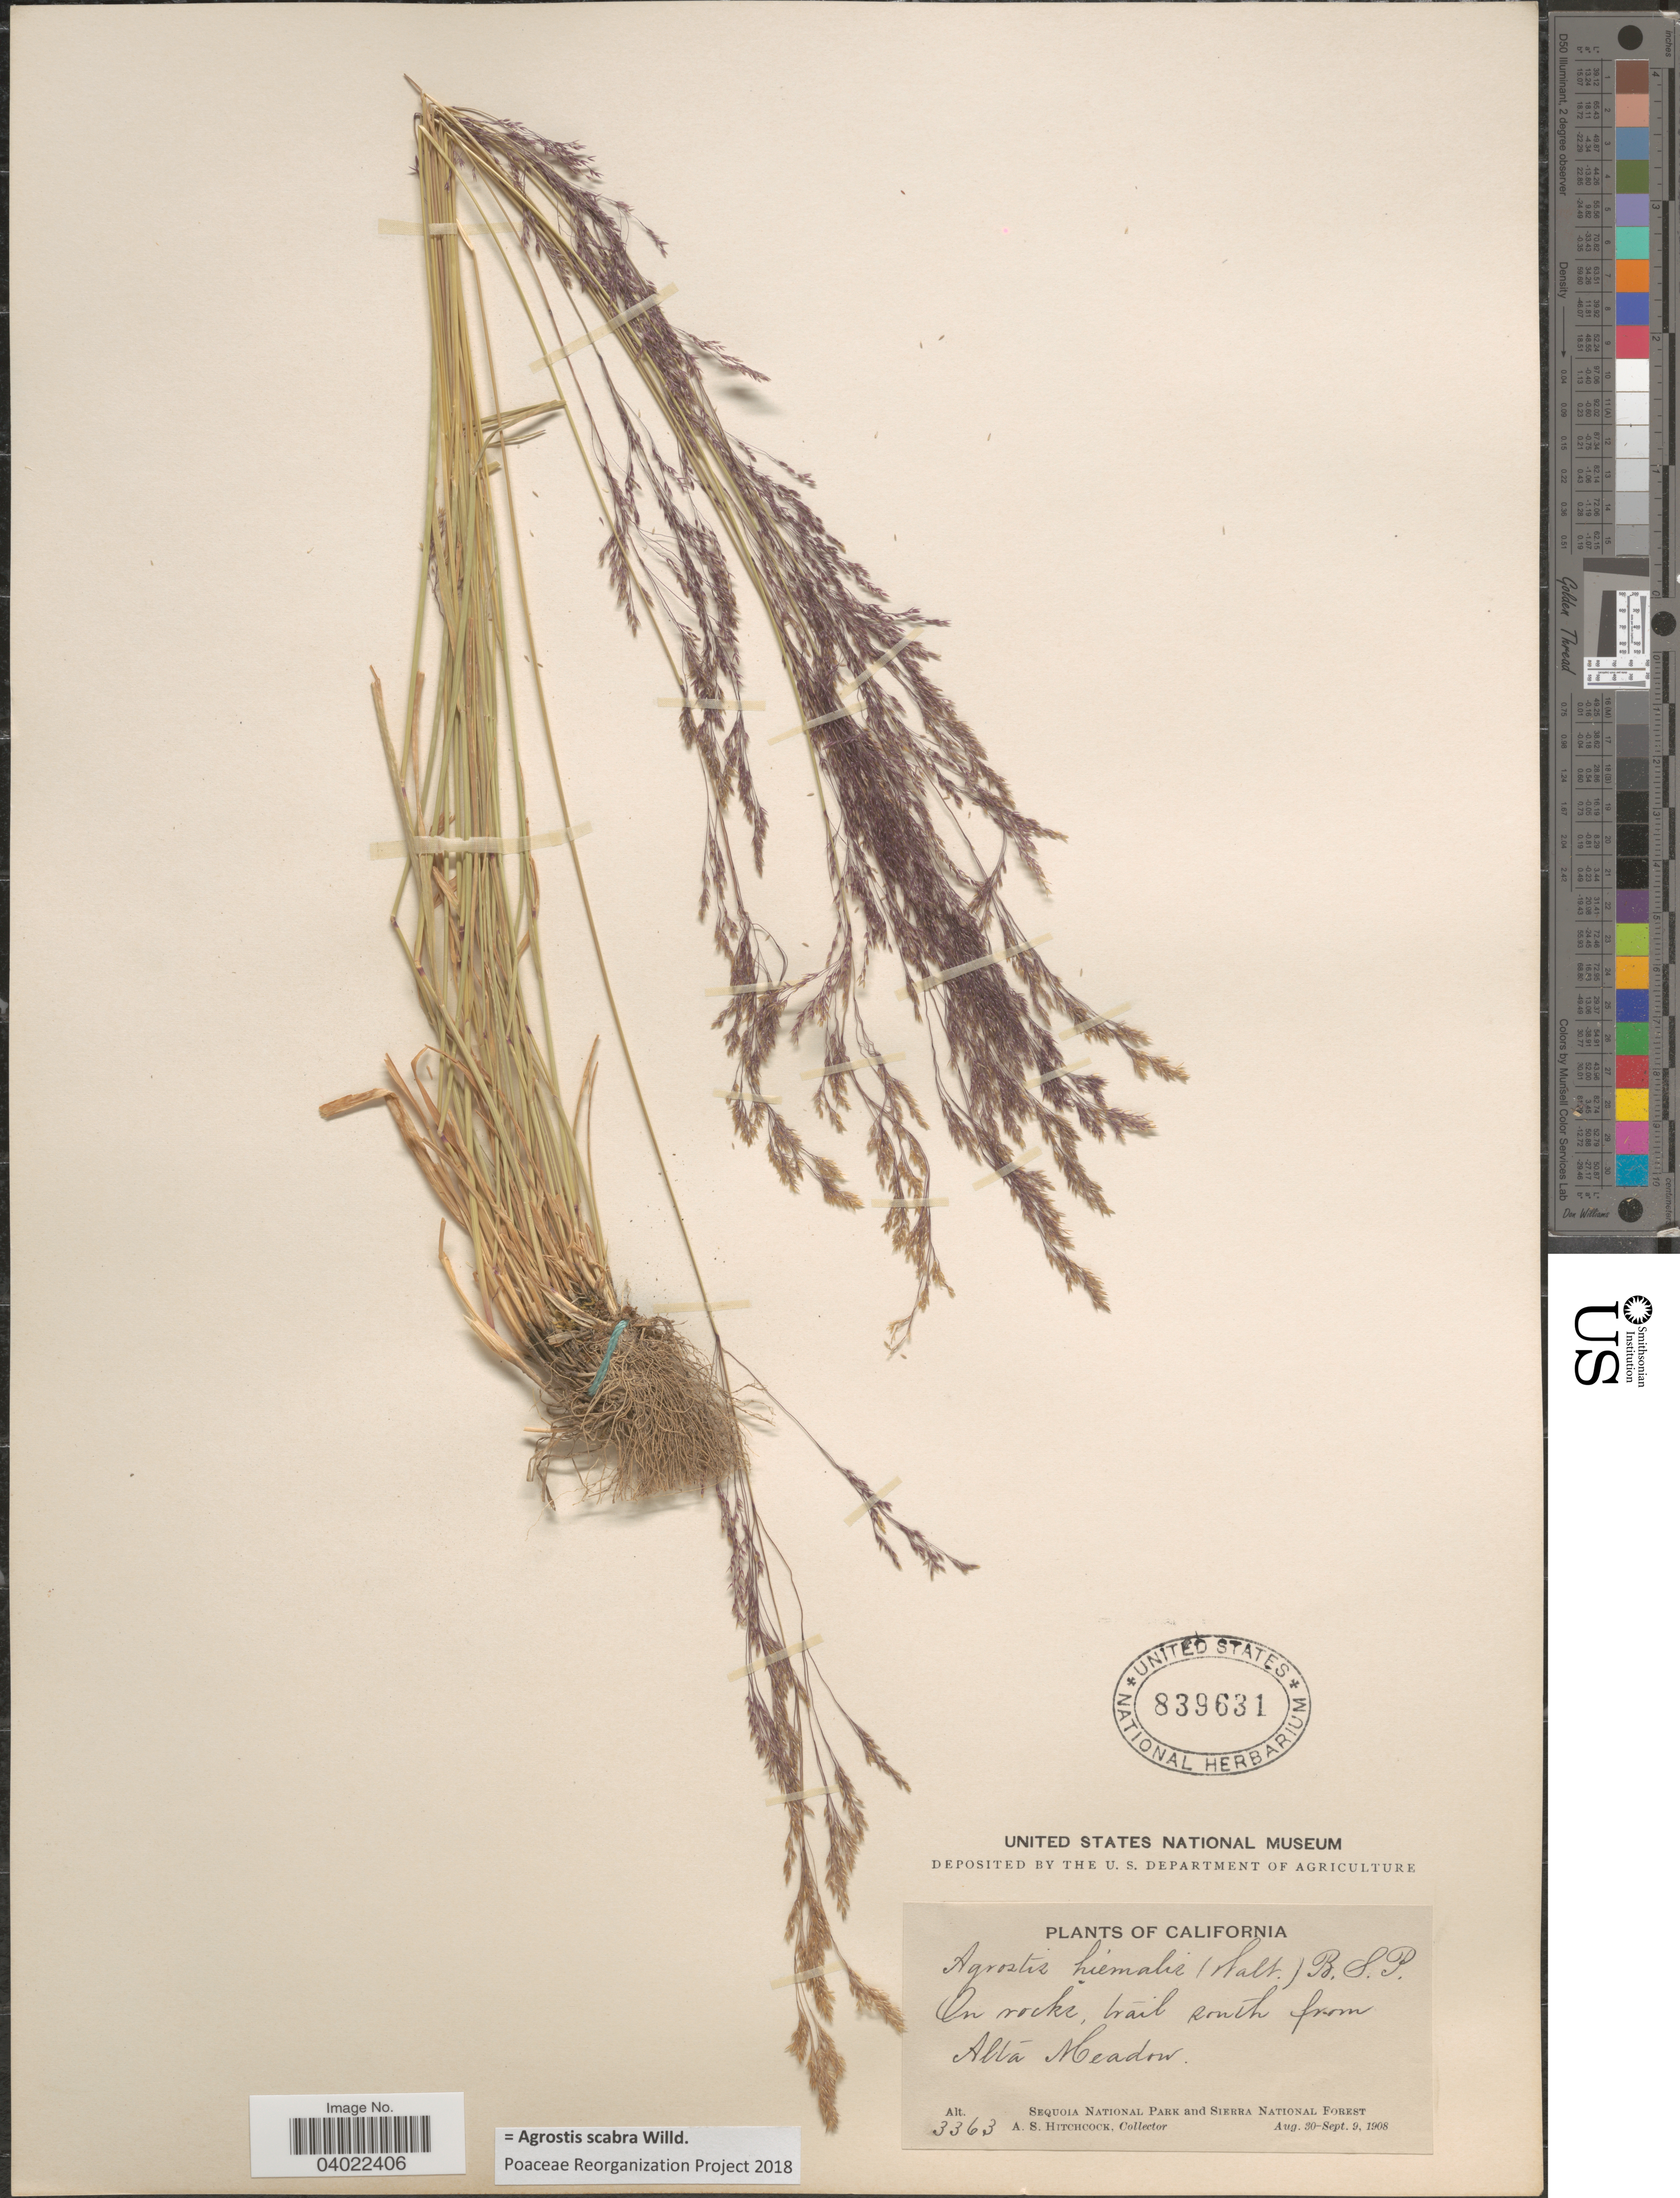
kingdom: Plantae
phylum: Tracheophyta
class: Liliopsida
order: Poales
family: Poaceae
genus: Agrostis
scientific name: Agrostis scabra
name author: Willd.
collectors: A. S. Hitchcock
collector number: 3363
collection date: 1908-08-30/1908-09-09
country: United States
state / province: California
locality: On rocks, trail south from Alta Meadow. Sequoia National Park and Sierra National Forest.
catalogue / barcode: US 839631